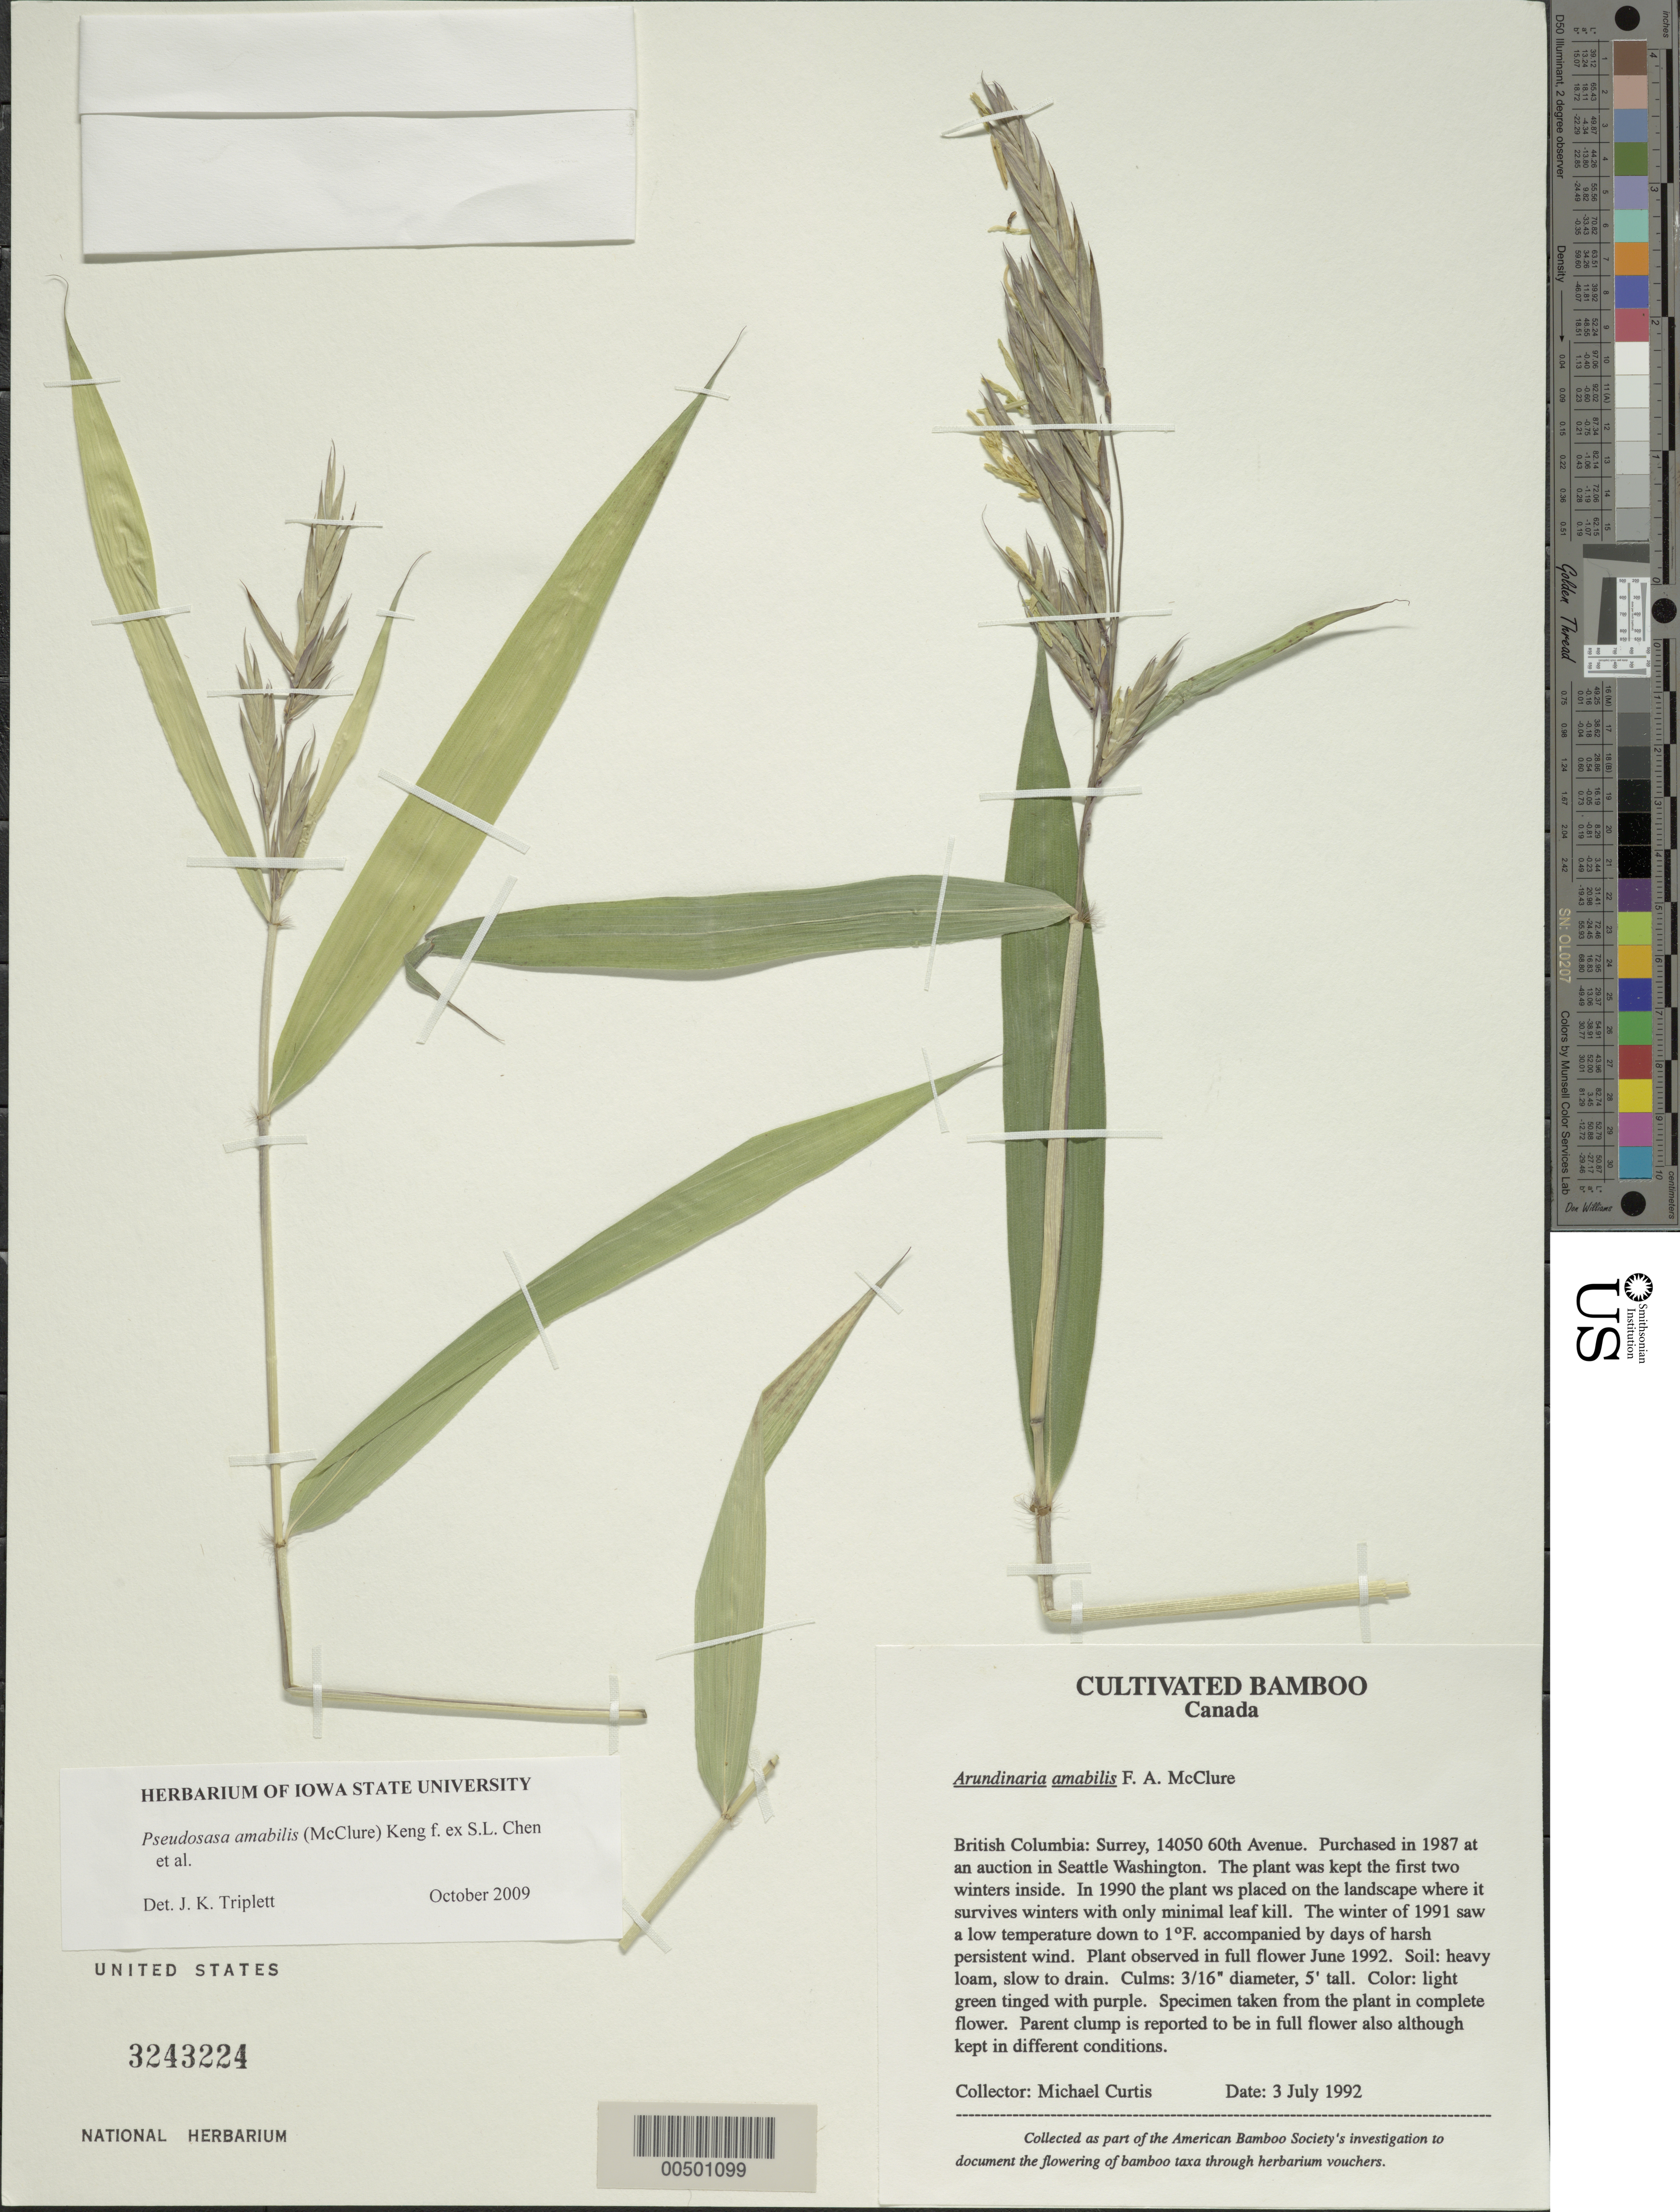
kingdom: Plantae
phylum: Tracheophyta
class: Liliopsida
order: Poales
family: Poaceae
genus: Pseudosasa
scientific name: Pseudosasa amabilis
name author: (McClure) Keng f.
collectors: M. Curtis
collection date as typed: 03 Jul 1992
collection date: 1992-07-03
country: Canada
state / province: British Columbia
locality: Surrey, 14050 60th ave.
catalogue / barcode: US 3243224